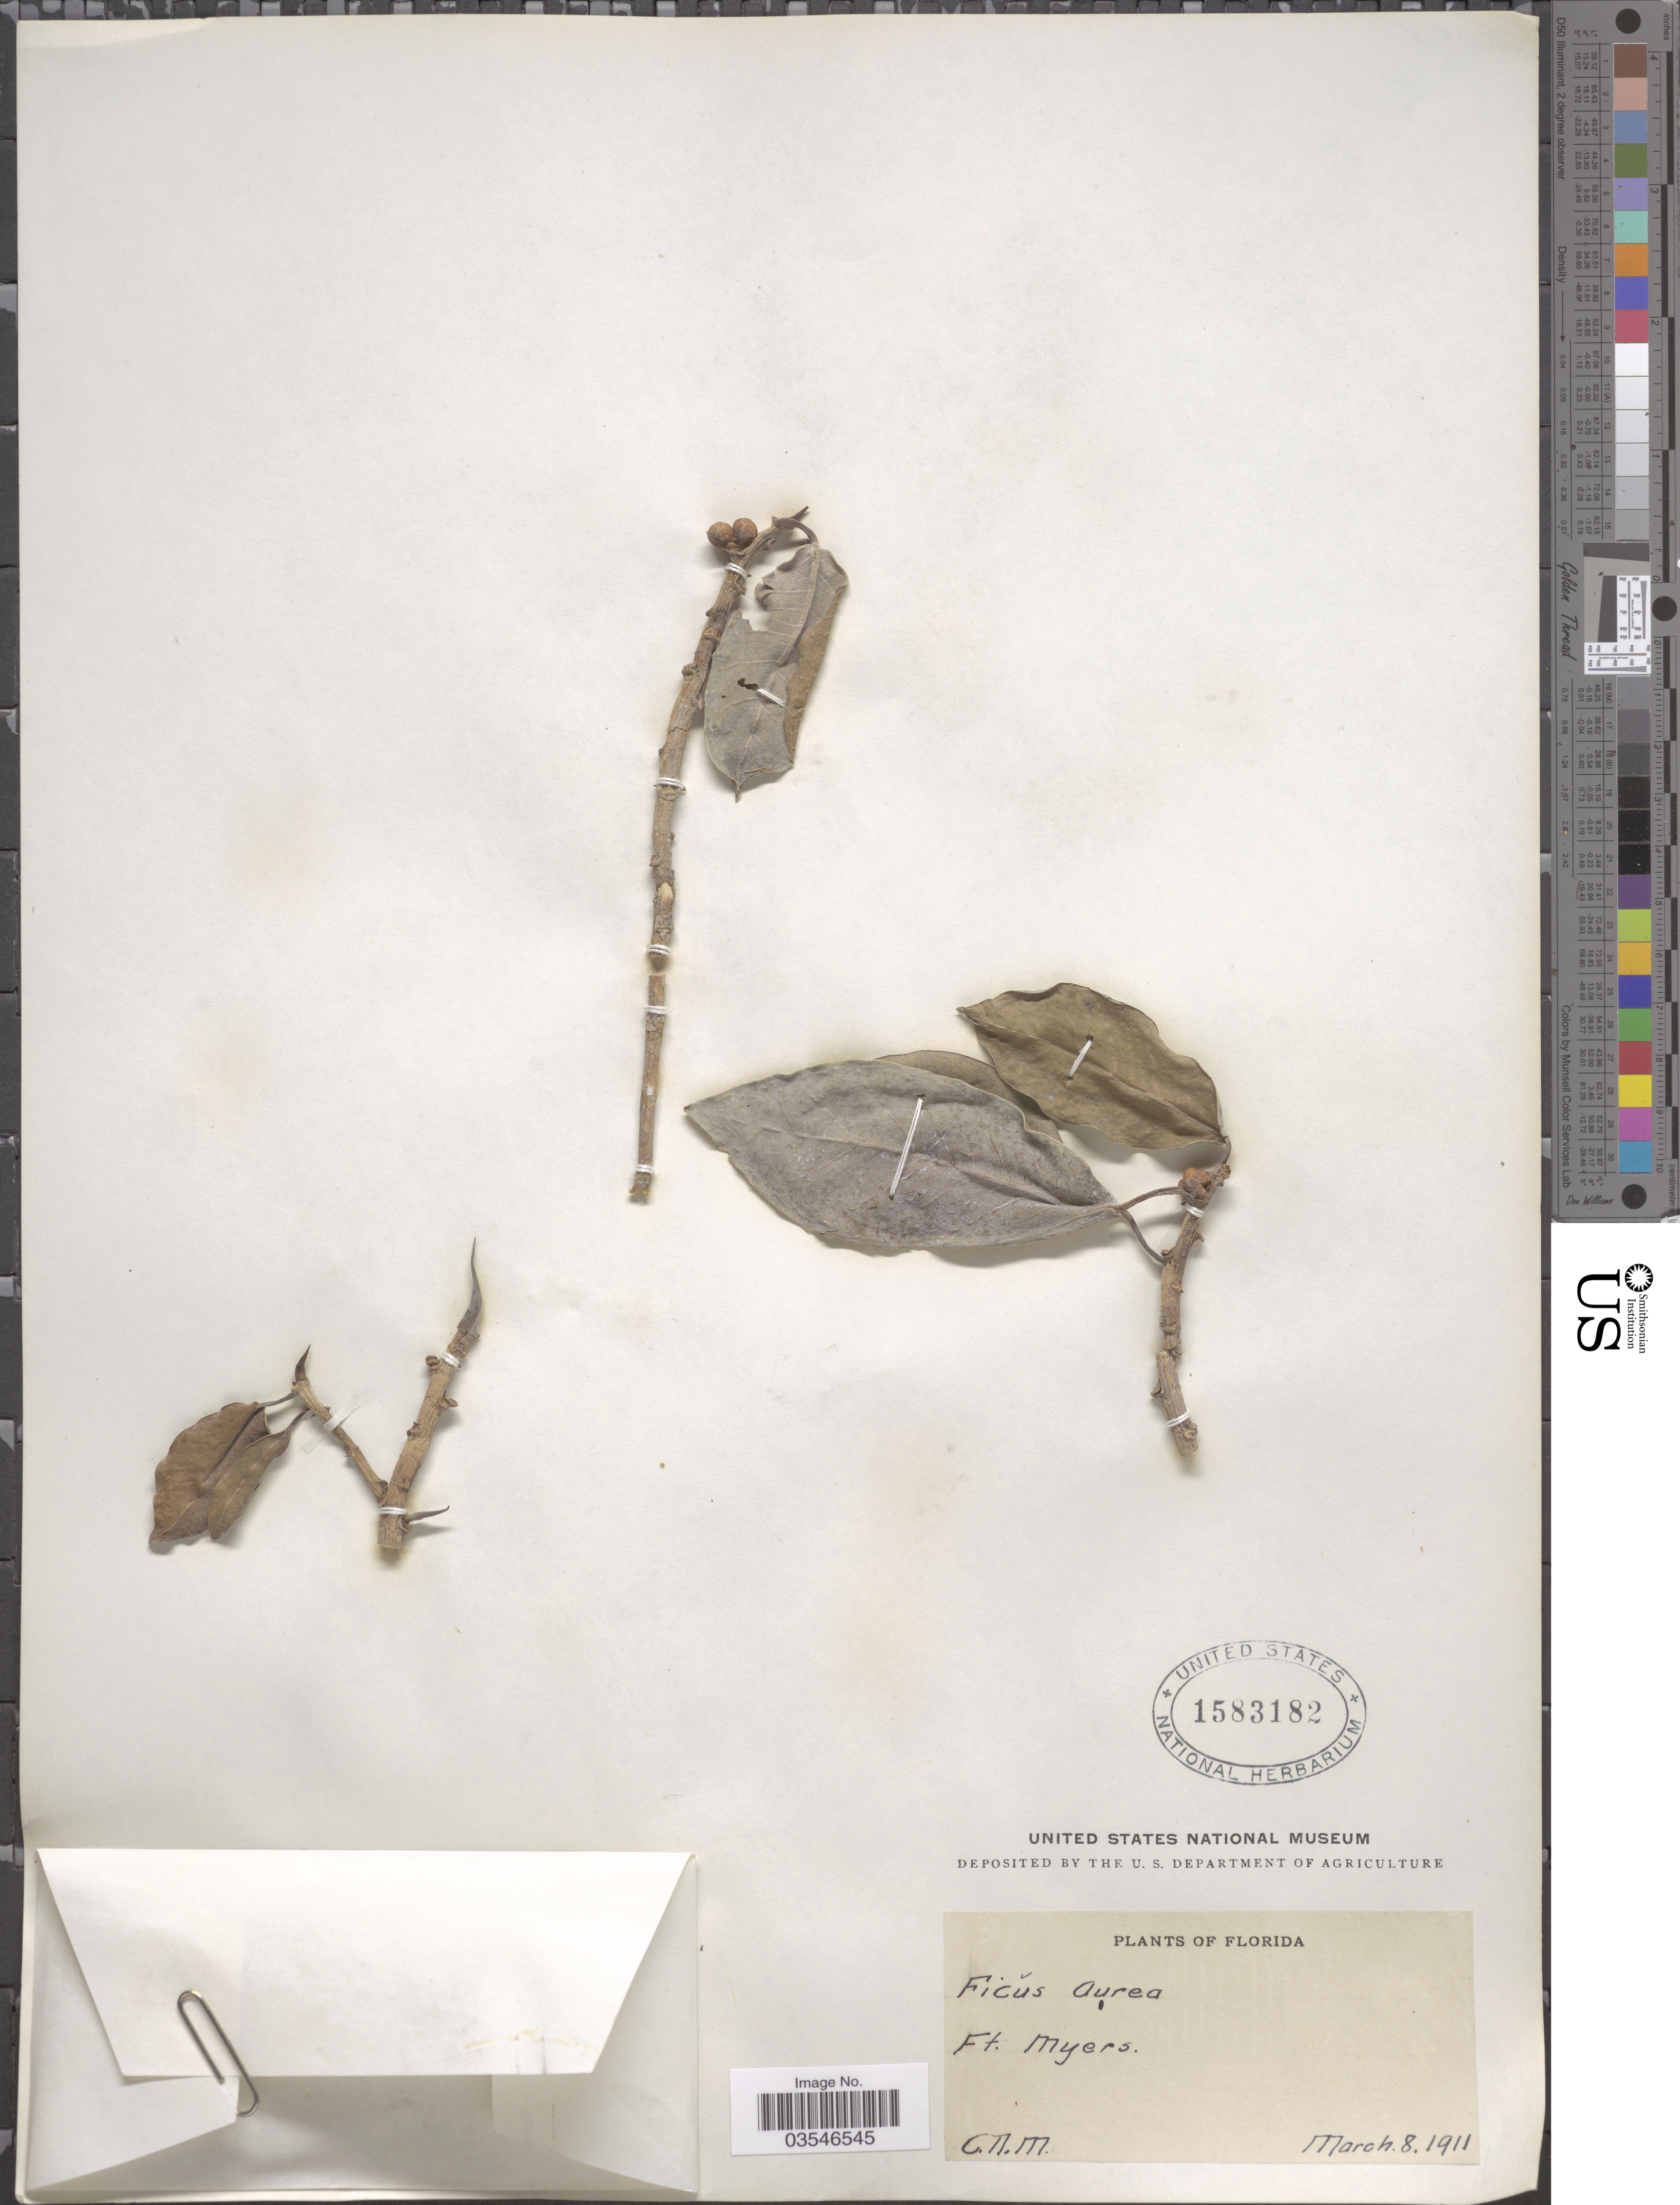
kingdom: Plantae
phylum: Tracheophyta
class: Magnoliopsida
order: Rosales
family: Moraceae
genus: Ficus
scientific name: Ficus aurea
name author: Nutt.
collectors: C. D. M.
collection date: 1911-03-08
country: United States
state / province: Florida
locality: Ft. Myers.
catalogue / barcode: US 1583182